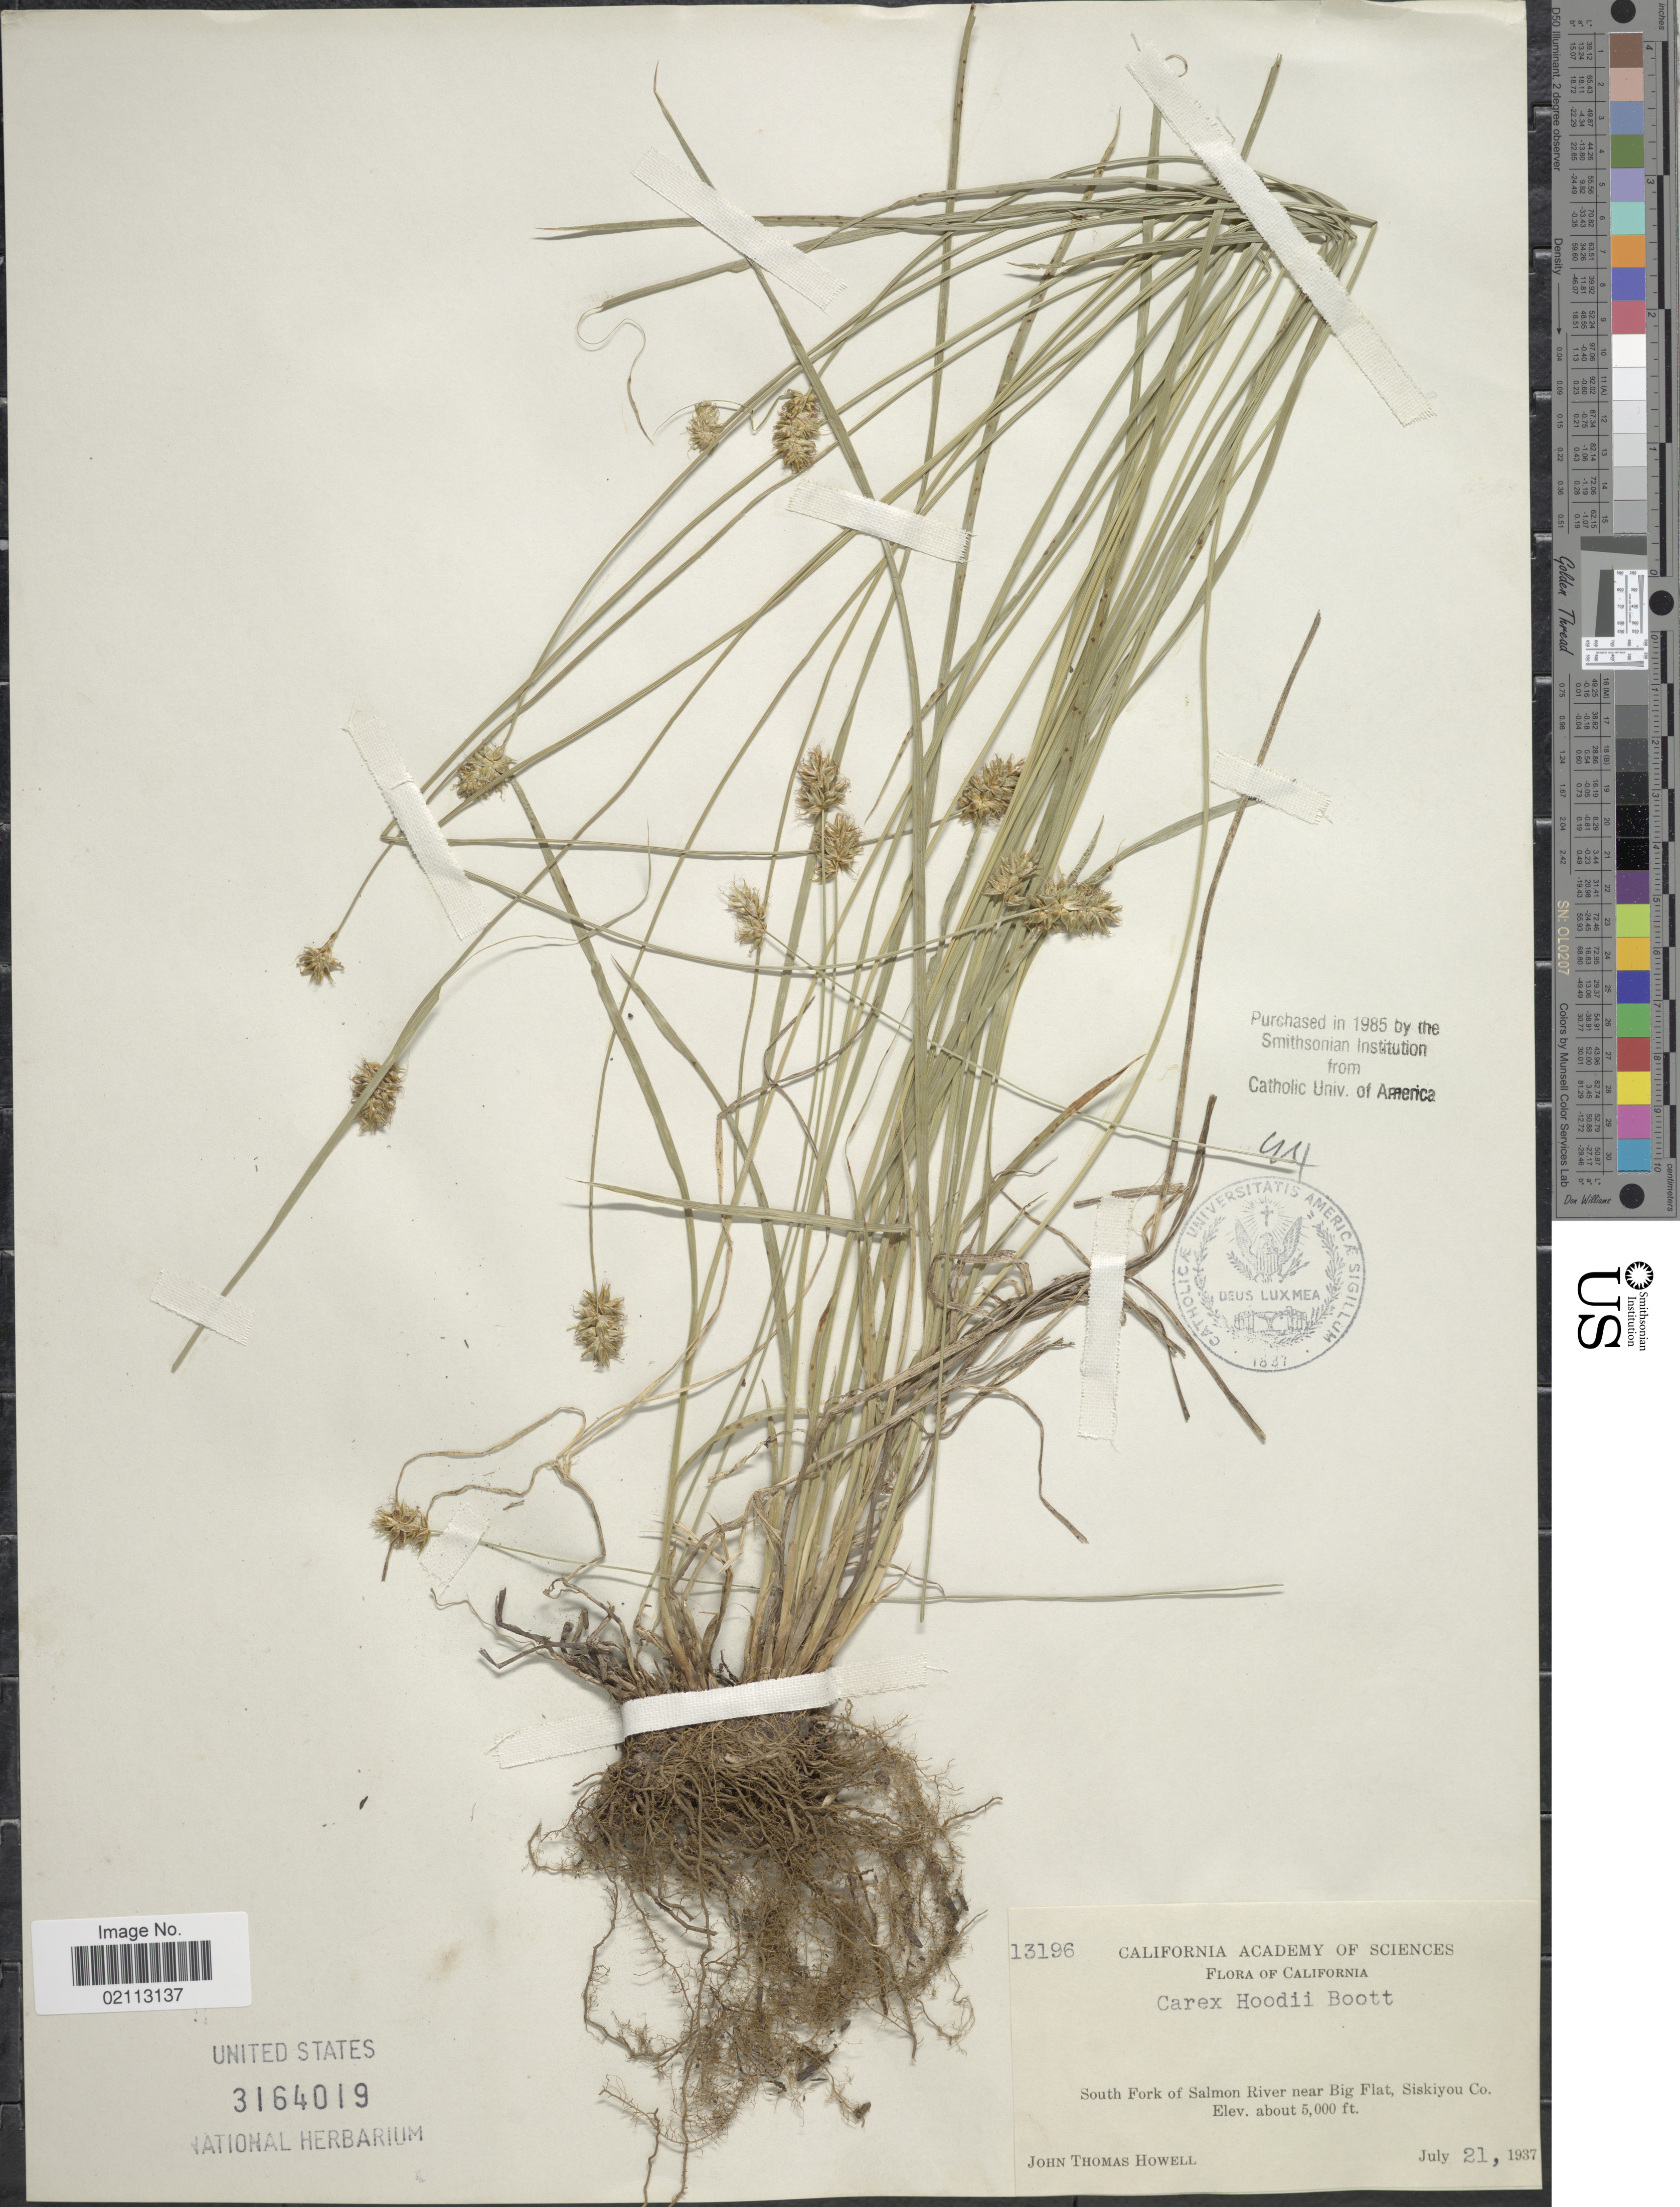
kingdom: Plantae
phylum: Tracheophyta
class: Liliopsida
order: Poales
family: Cyperaceae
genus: Carex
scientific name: Carex hoodii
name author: Boott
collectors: J. T. Howell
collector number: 13196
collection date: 1937-07-21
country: United States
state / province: California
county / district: Siskiyou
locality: South Fork of Salmon River near Big Flat, Siskiyou Co.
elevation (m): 1524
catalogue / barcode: US 3164019